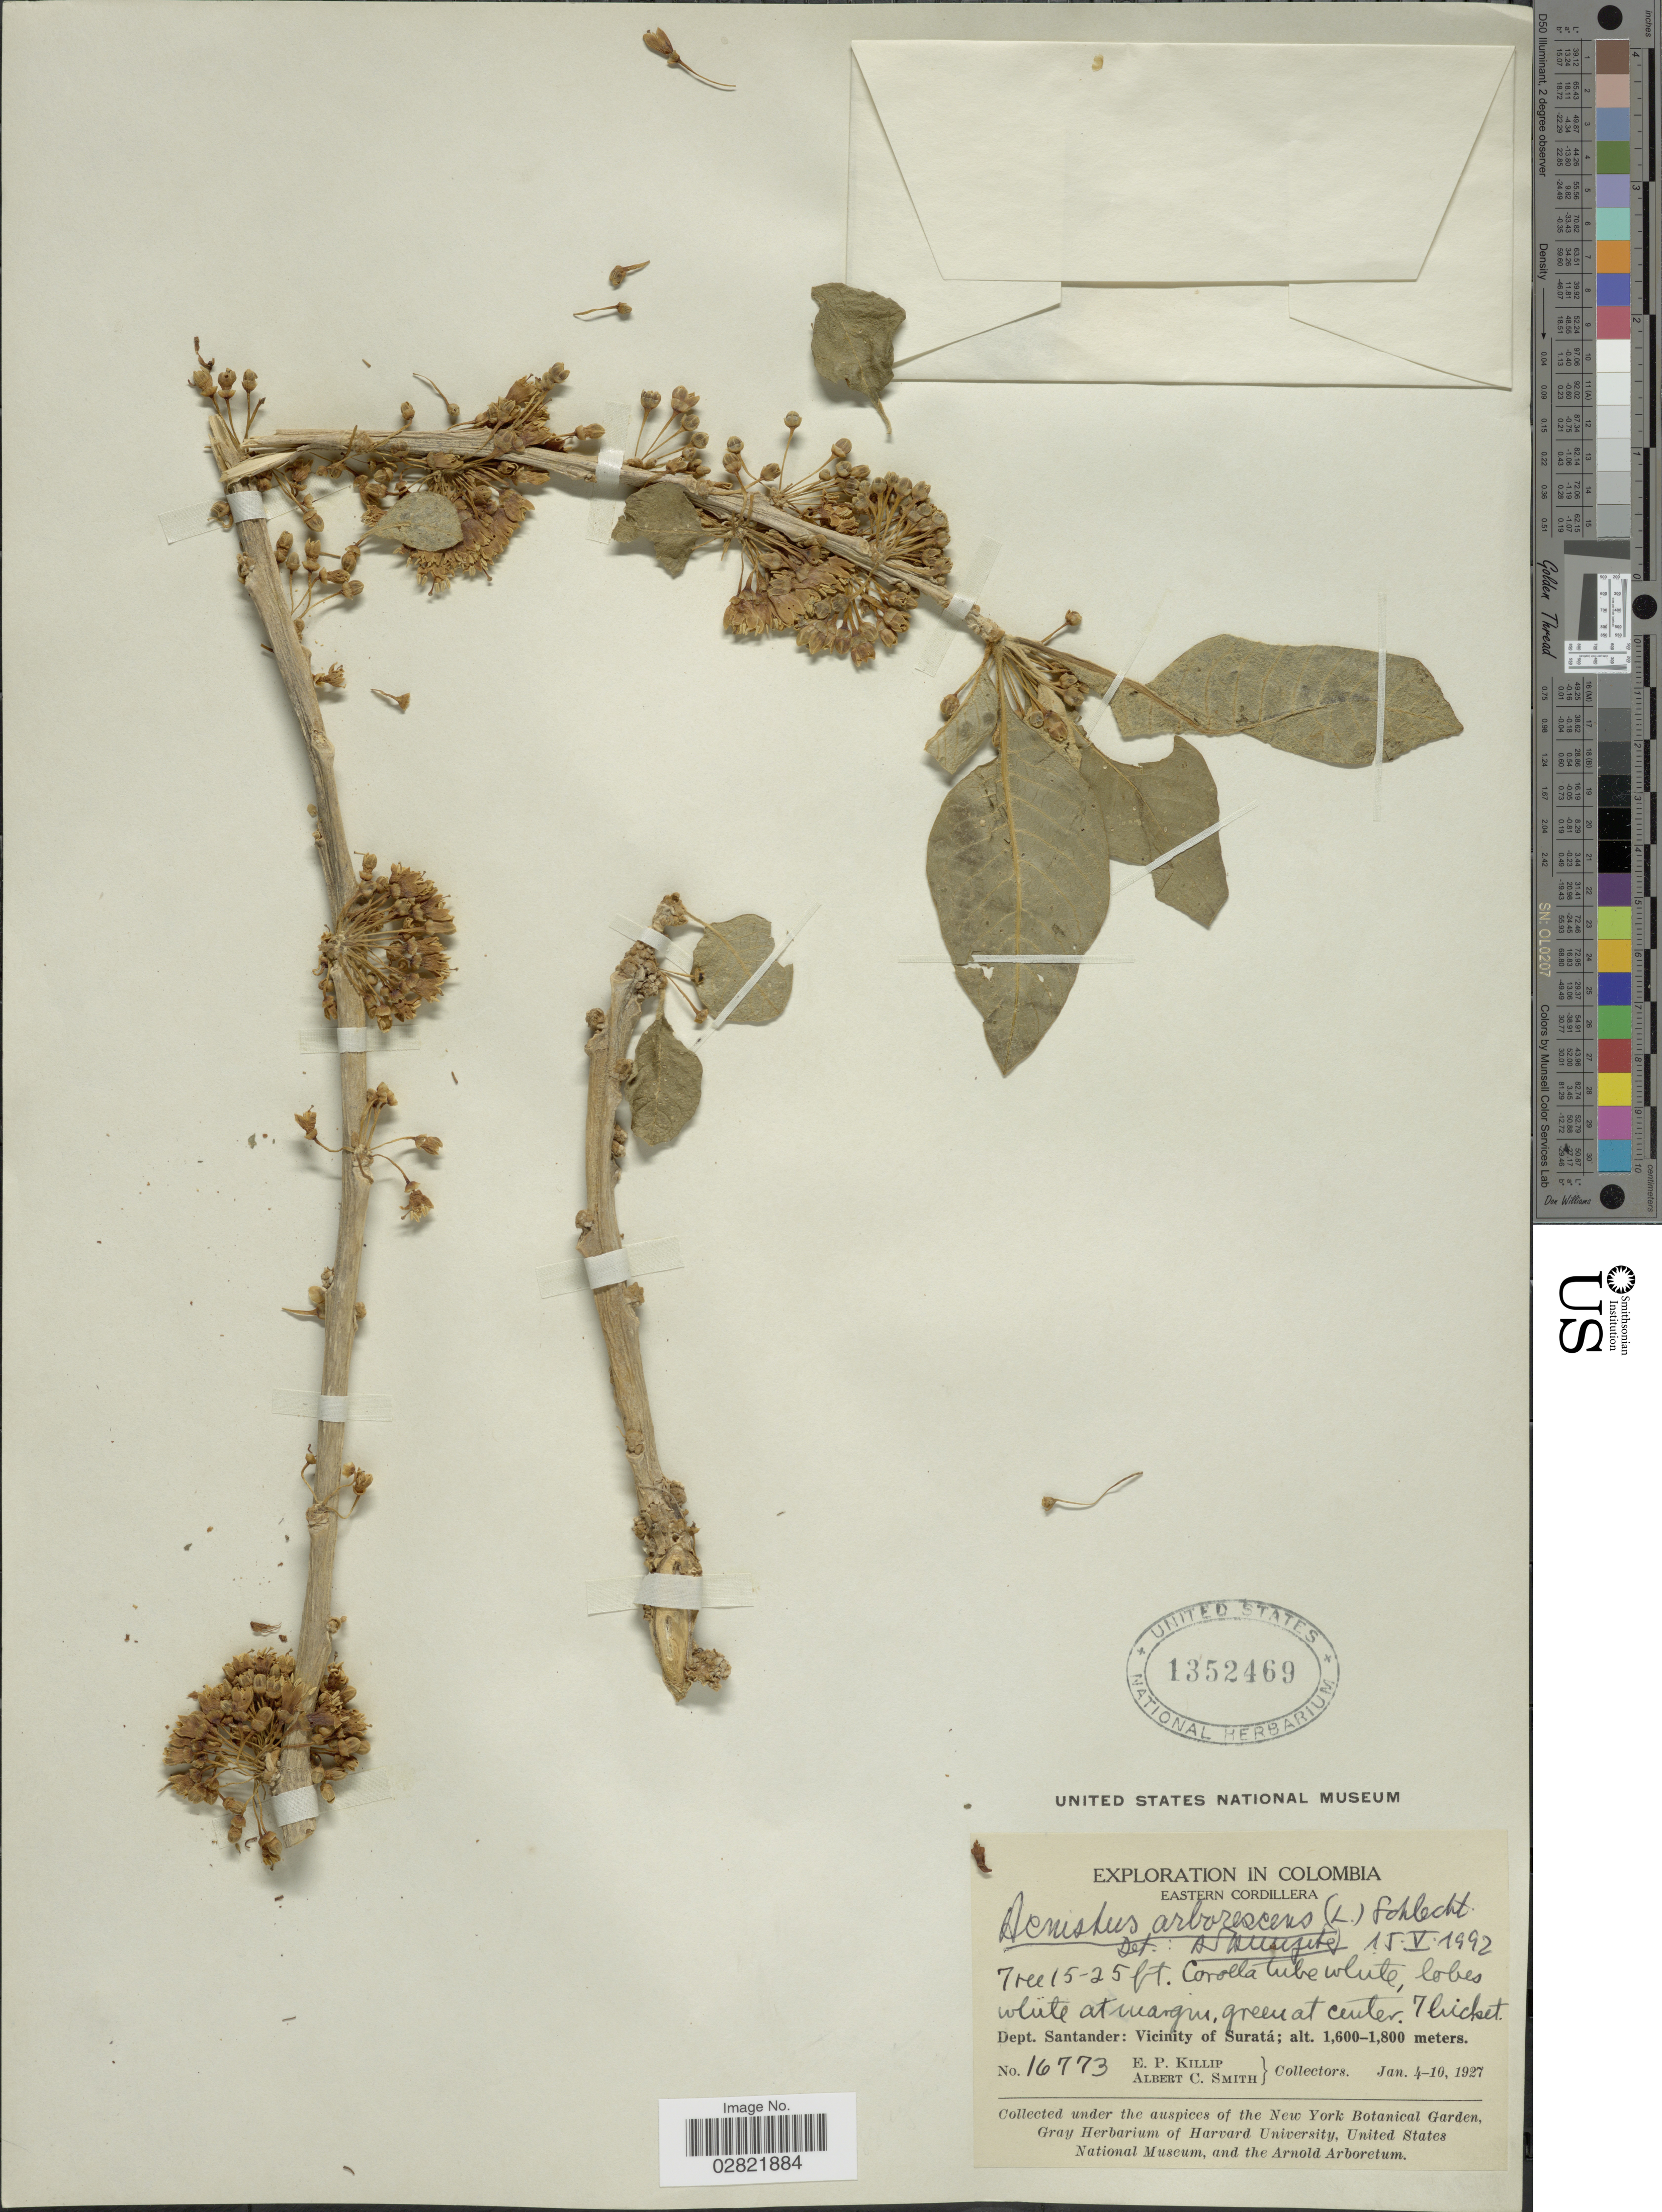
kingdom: Plantae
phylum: Tracheophyta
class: Magnoliopsida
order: Solanales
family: Solanaceae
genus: Acnistus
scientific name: Acnistus arborescens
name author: (L.) Schltdl.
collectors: E. P. Killip & A. C. Smith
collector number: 16773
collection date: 1927-01-04/1927-01-10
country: Colombia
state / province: Santander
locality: Eastern Cordillera, Dept. Santander: Vicinity of Suratá.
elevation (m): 1600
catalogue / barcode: US 1352469